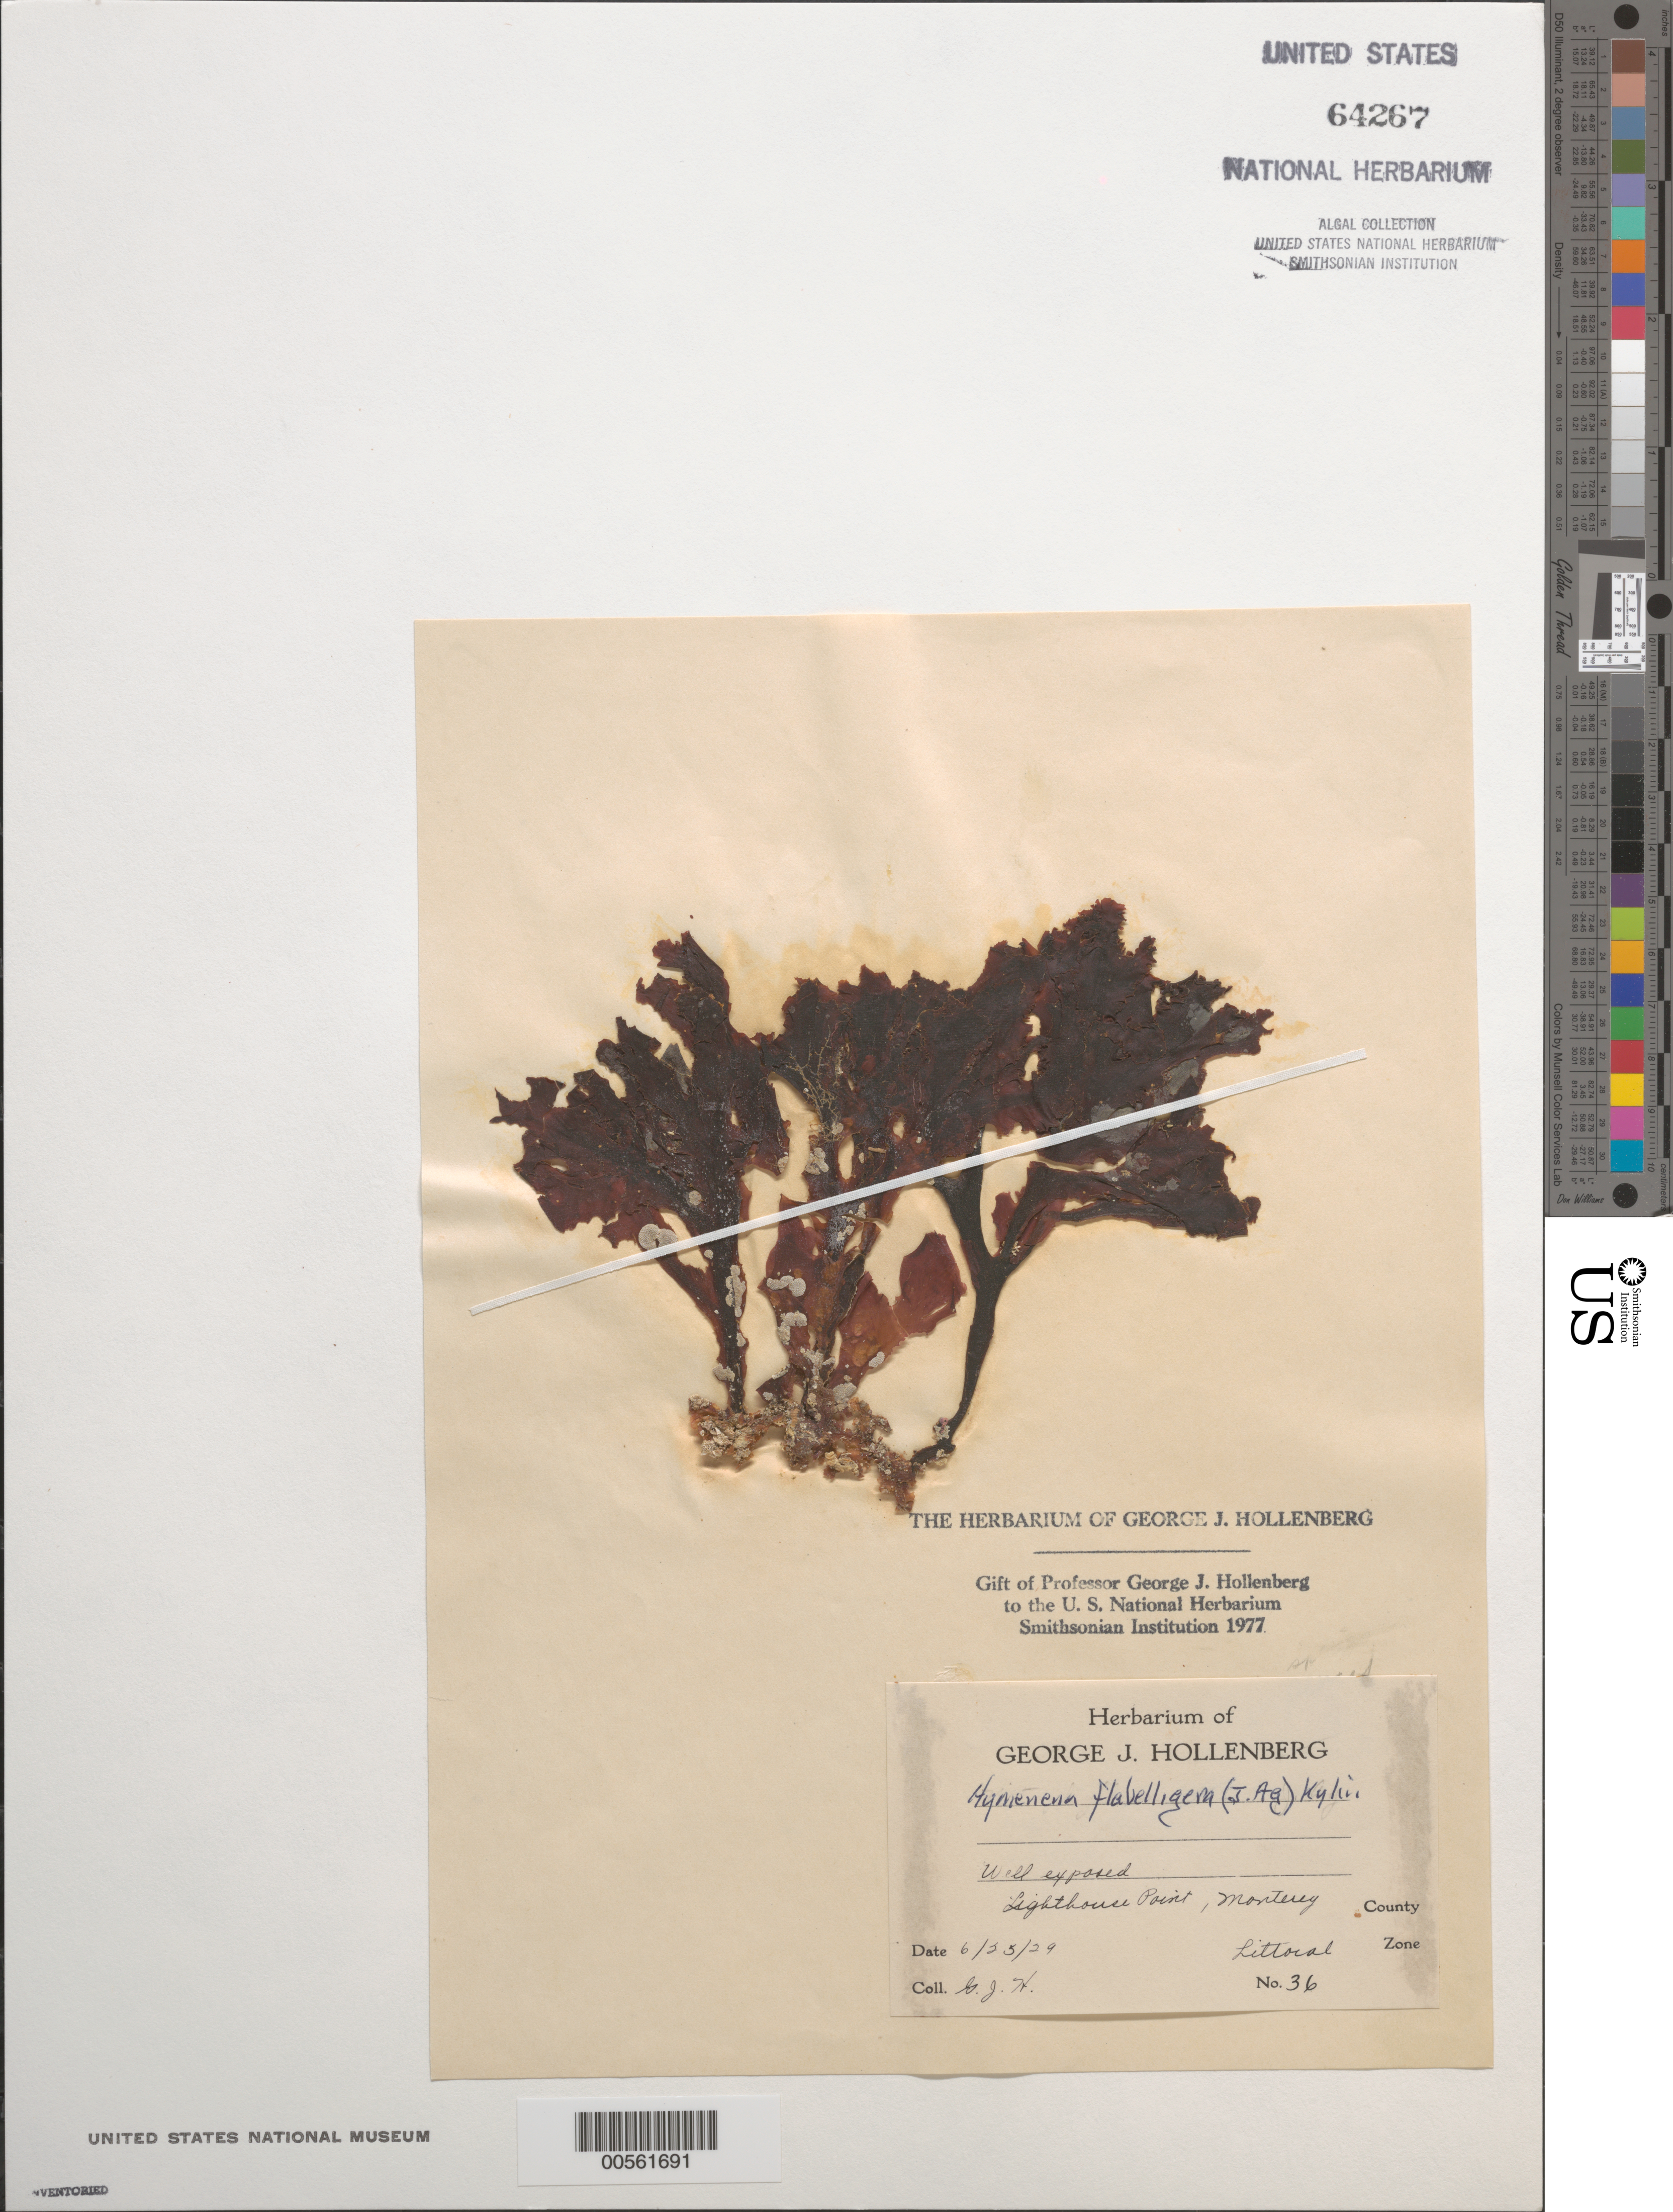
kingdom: Plantae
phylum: Rhodophyta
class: Florideophyceae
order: Ceramiales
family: Delesseriaceae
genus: Hymenena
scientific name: Hymenena flabelligera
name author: (J. Agardh) Kylin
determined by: Hollenberg, George J.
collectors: G. Hollenberg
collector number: GJH 36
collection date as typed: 25 Jun 1929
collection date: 1929-06-25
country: United States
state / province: California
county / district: Monterey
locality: Lighthouse Point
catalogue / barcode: US 64267